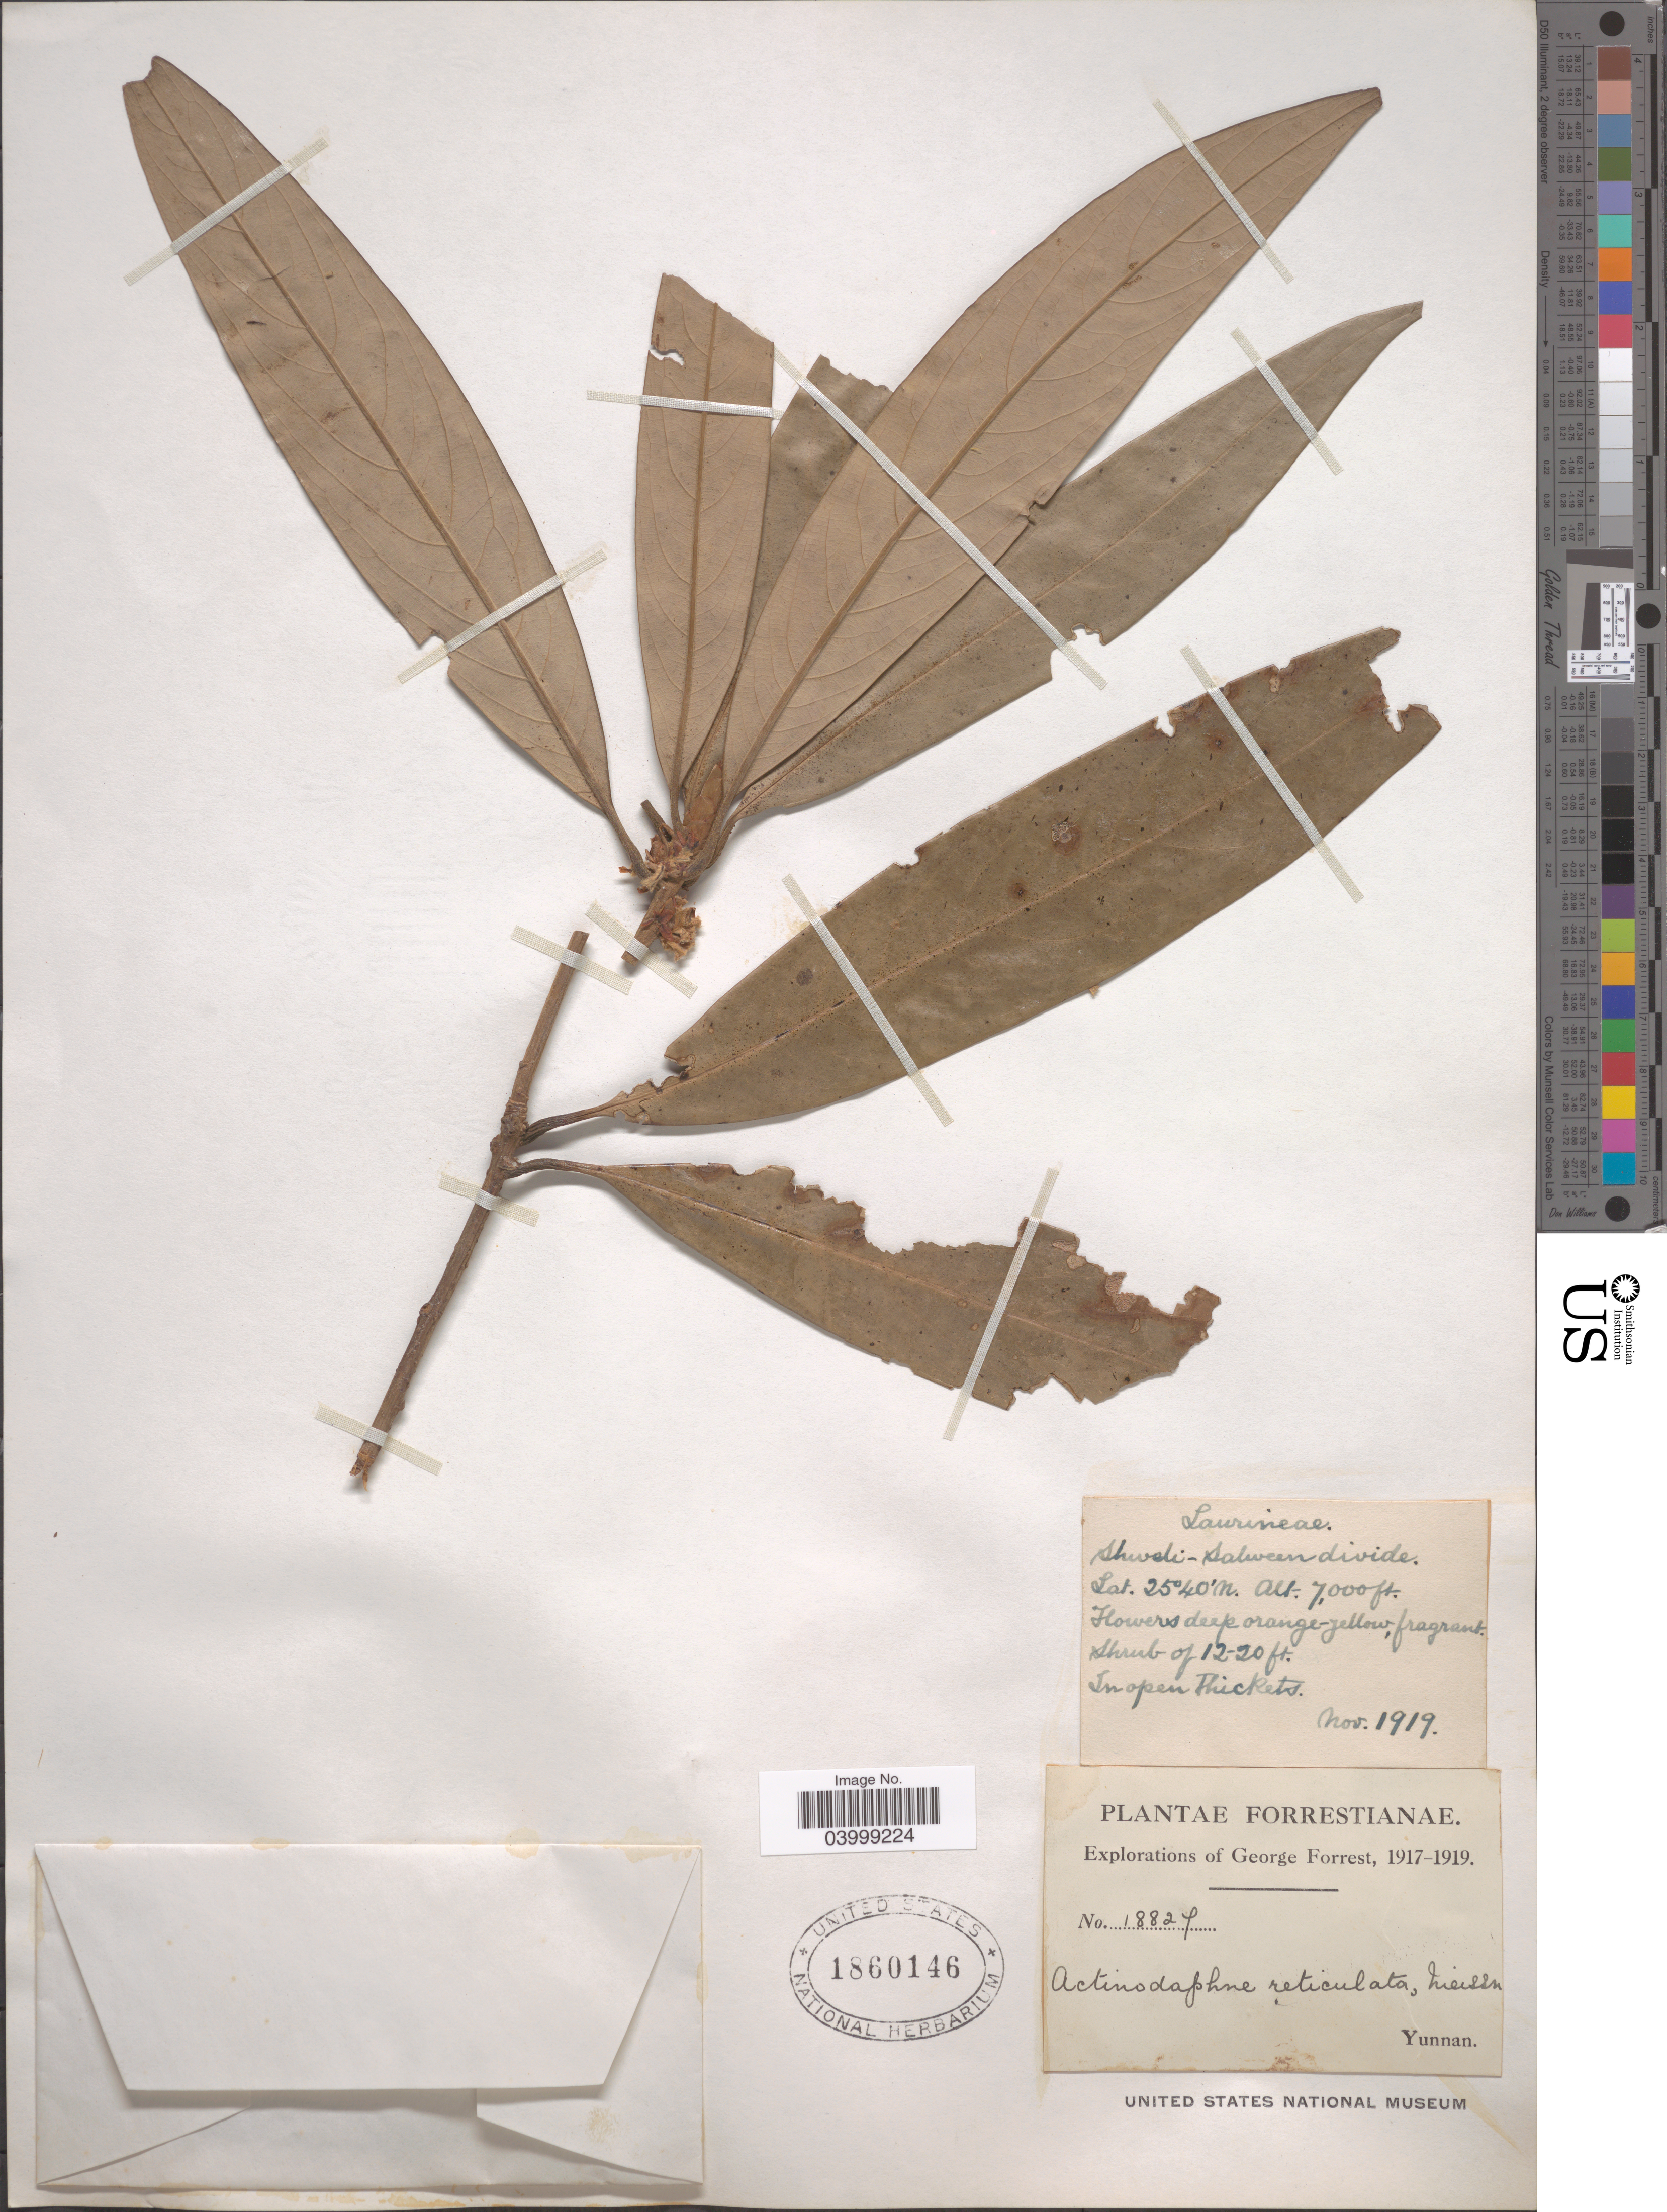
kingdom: Plantae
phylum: Tracheophyta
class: Magnoliopsida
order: Laurales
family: Lauraceae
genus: Actinodaphne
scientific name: Actinodaphne reticulata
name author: Meisn.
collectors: G. Forrest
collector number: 18827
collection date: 1919-11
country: China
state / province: Yunnan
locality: Shweti [interpreted]-Salween divide.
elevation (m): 2134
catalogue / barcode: US 1860146